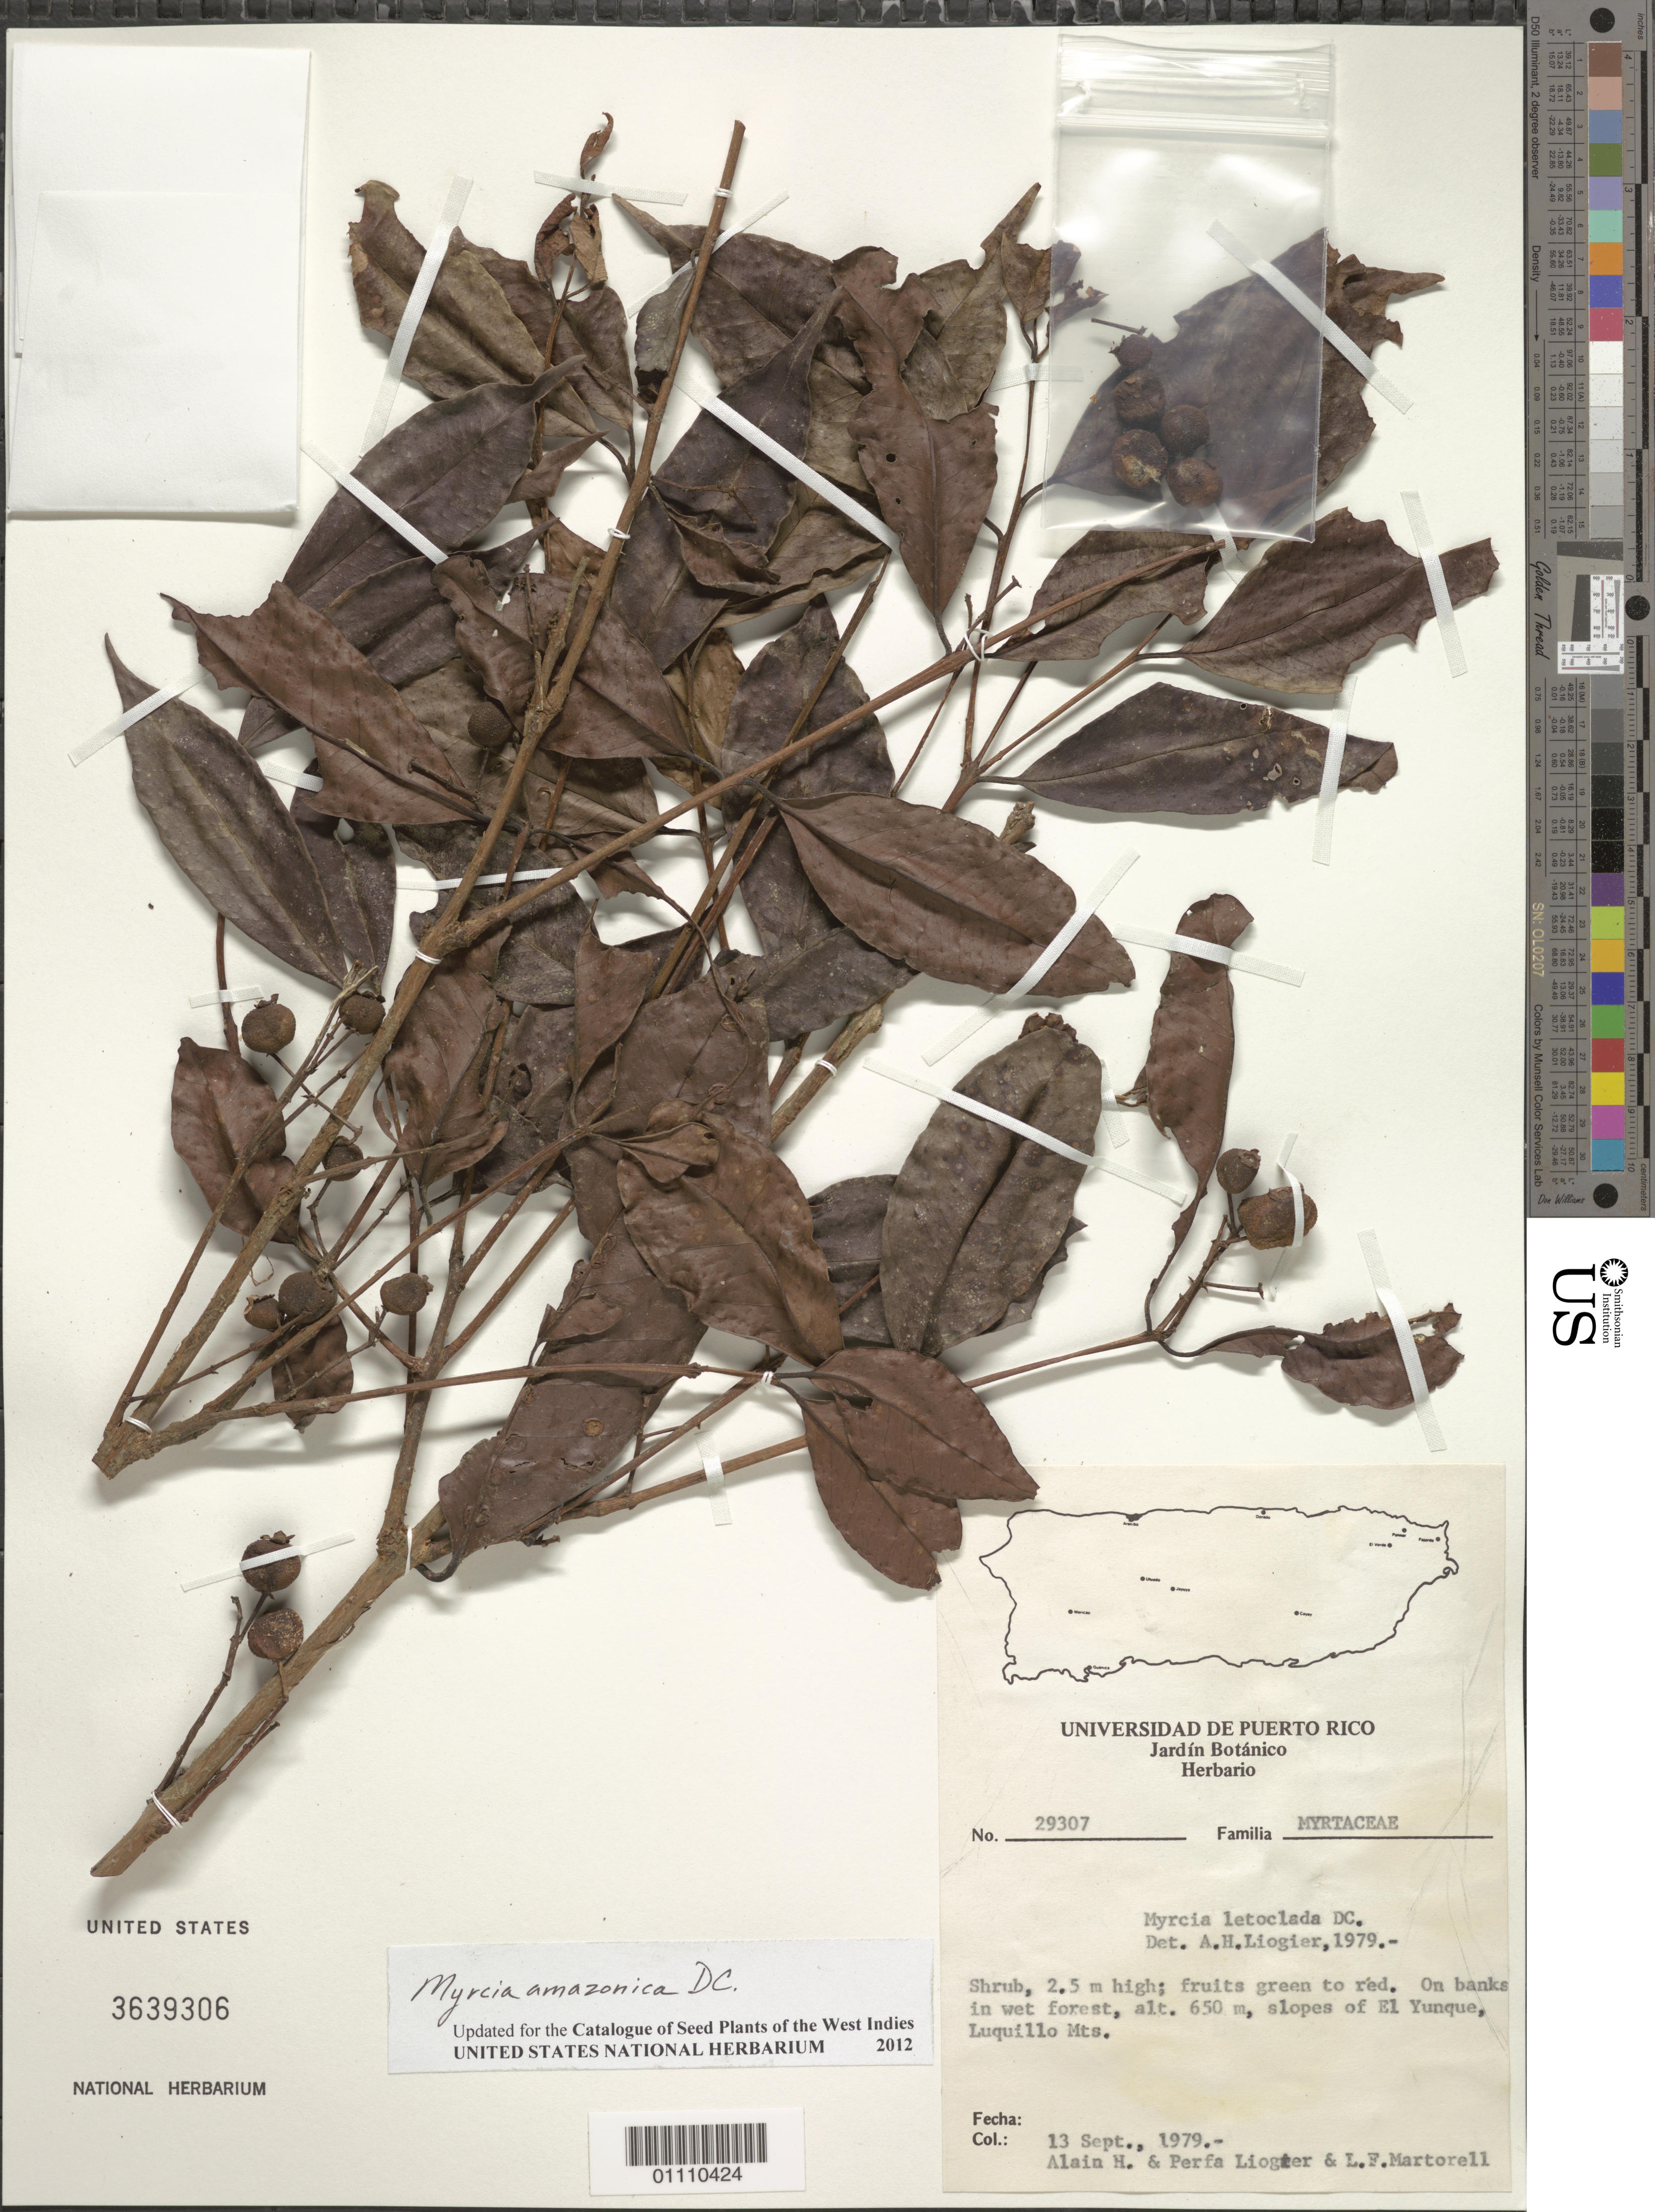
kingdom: Plantae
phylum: Tracheophyta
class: Magnoliopsida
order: Myrtales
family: Myrtaceae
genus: Myrcia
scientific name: Myrcia amazonica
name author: DC.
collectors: A. H. Liogier, M. P. Liogier & L. Martorell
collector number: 29307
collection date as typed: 13 Sep 1979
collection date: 1979-09-13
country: Puerto Rico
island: Puerto Rico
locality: Luquillo Mts., slopes of El Yunque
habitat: On banks in wet forest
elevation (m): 650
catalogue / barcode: US 3639306